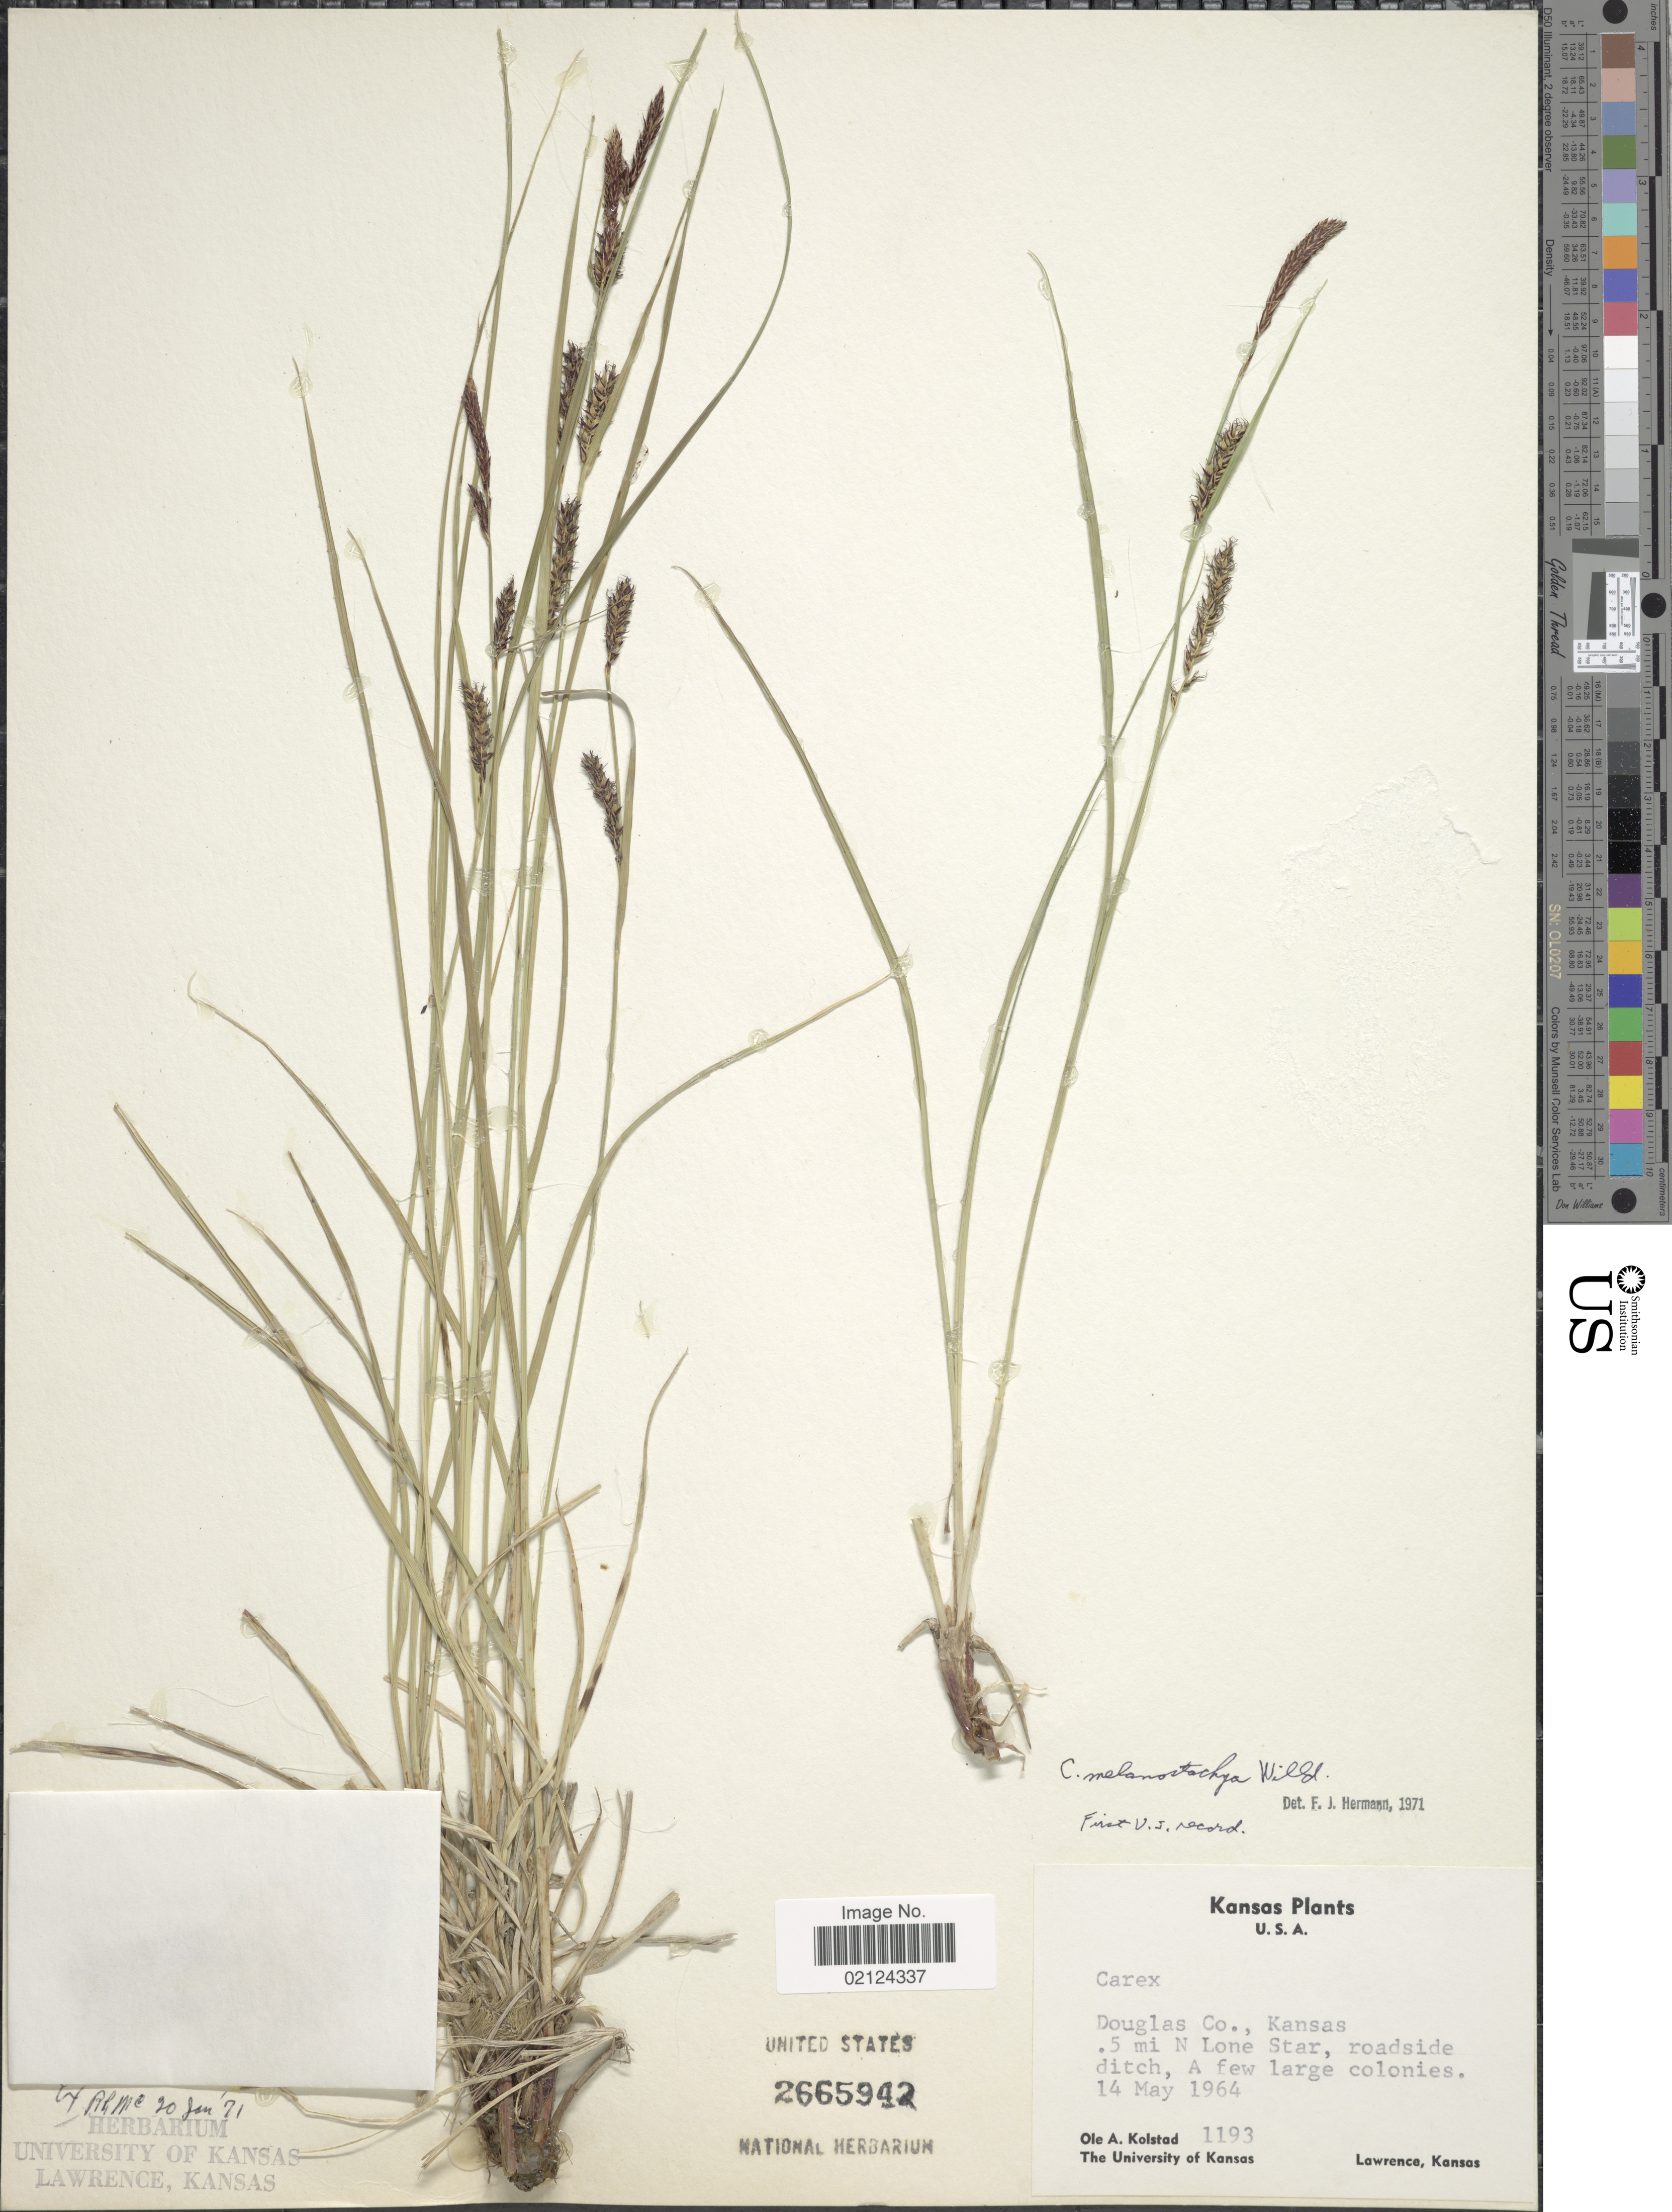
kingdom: Plantae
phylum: Tracheophyta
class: Liliopsida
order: Poales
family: Cyperaceae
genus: Carex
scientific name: Carex melanocephala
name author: Turcz.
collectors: O. Kolstad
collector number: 1193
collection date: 1964-05-14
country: United States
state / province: Arkansas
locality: Douglas Co. 5 mi N Lone Star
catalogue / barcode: US 2665942